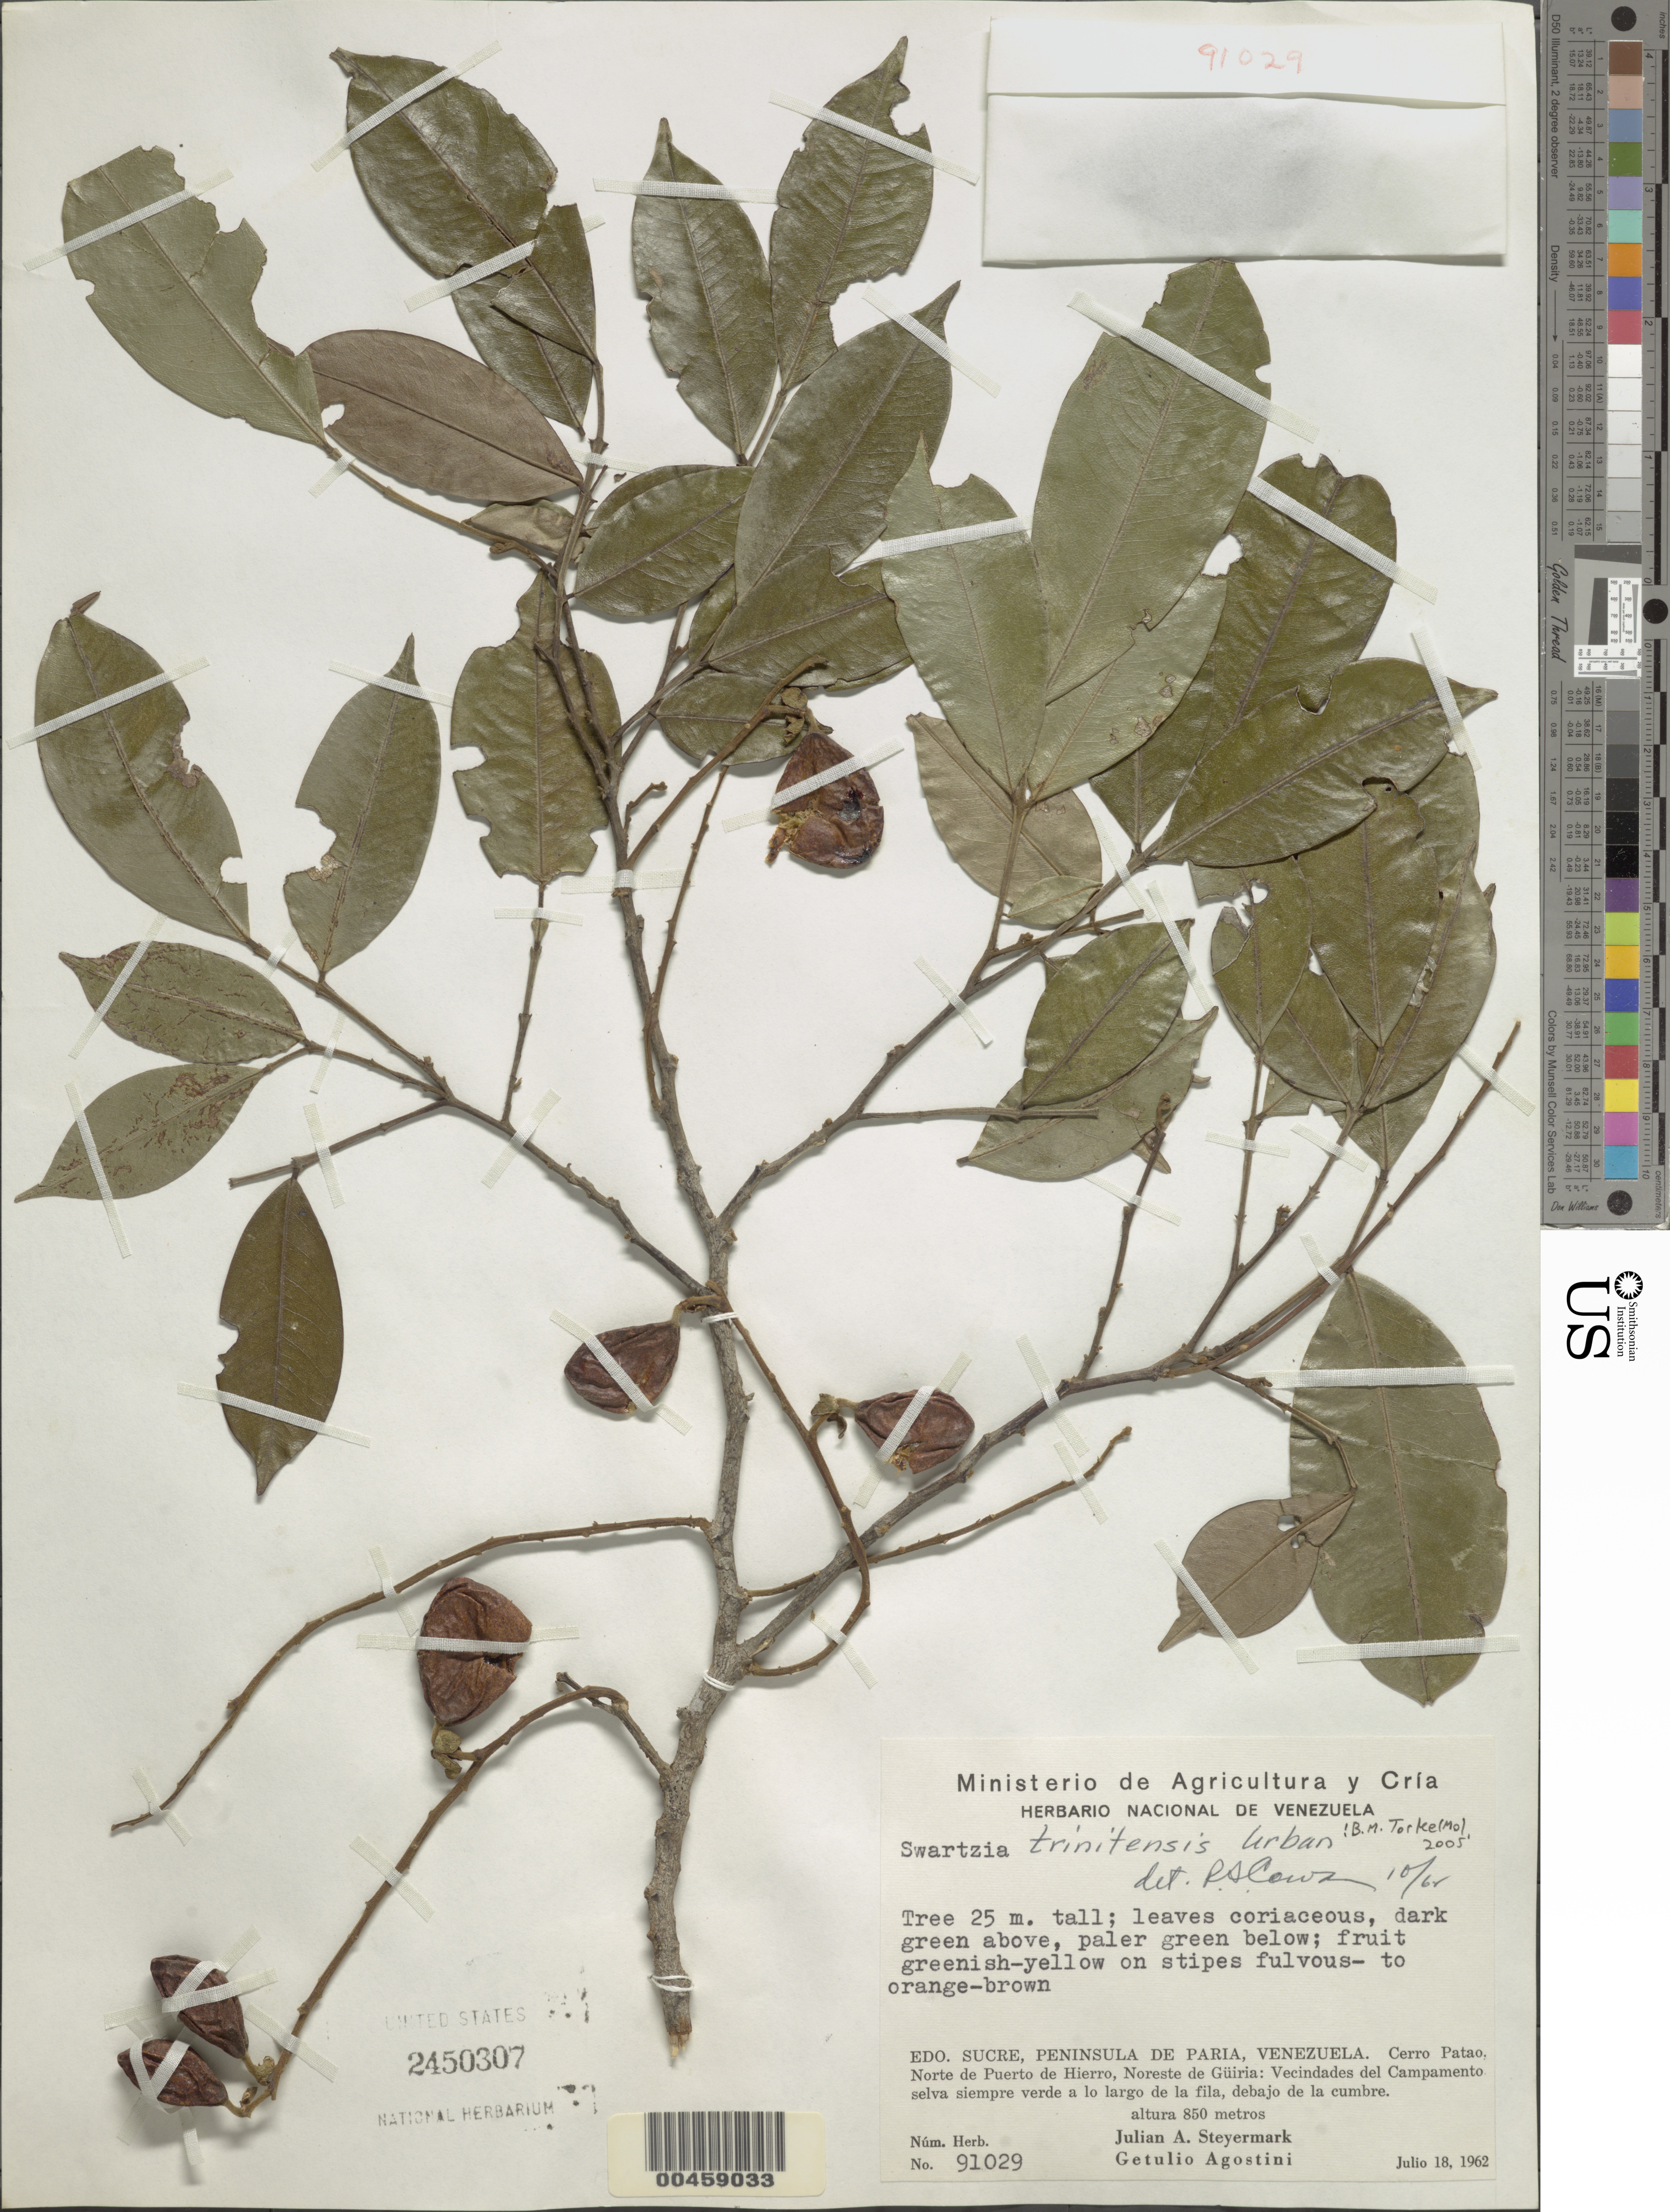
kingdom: Plantae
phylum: Tracheophyta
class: Magnoliopsida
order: Fabales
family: Fabaceae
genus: Swartzia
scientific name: Swartzia trinitensis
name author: Urb.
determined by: Cowan, R. S.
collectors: J. Steyermark & G. Agostini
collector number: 91029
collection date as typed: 18 Jul 1962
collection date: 1962-07-18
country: Venezuela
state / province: Sucre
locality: Cerro patao, n de puerto de hierro, ne de guiria; peninsula de paria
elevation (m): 850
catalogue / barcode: US 2450307